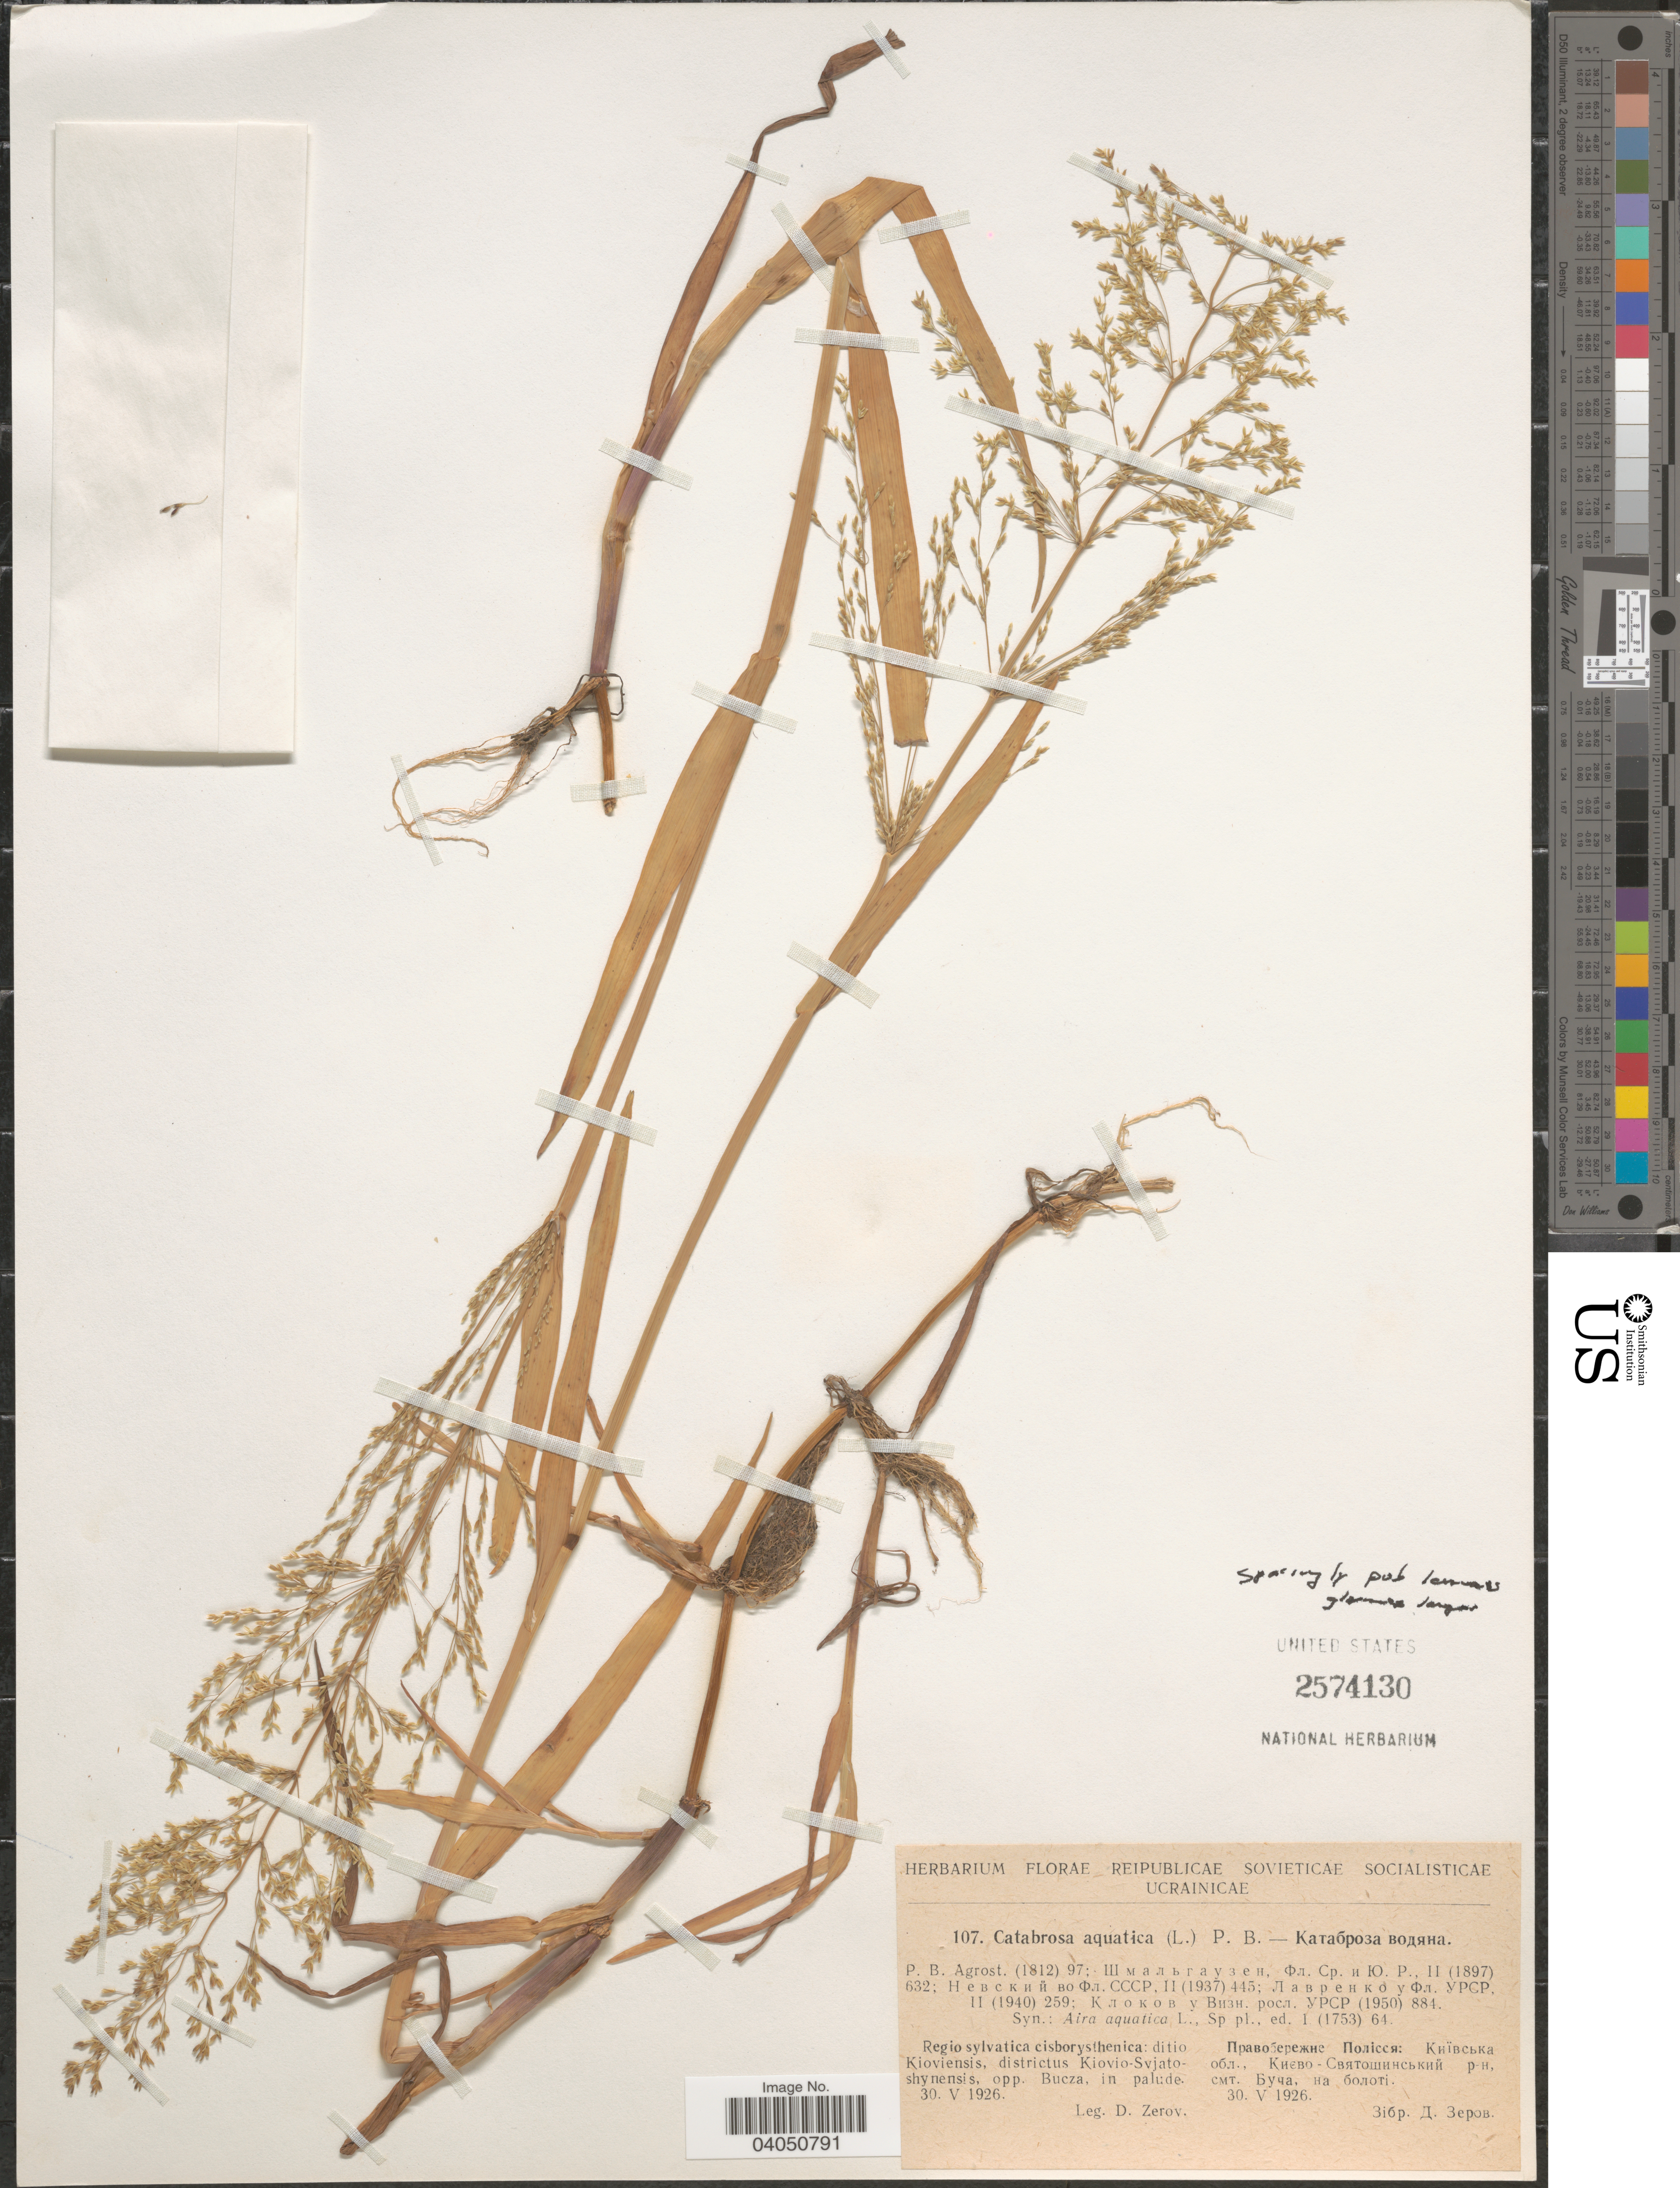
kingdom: Plantae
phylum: Tracheophyta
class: Liliopsida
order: Poales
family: Poaceae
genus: Catabrosa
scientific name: Catabrosa aquatica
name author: (L.) P. Beauv.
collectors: D. Zerov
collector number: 107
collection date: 1926-05-30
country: Ukraine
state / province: Kiev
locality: Regio sylvatica cisborysthenica: ditio Kioviensis, districtus Kiovio-Svjatoshynensis, opp. Bucza, in palude.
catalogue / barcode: US 2574130